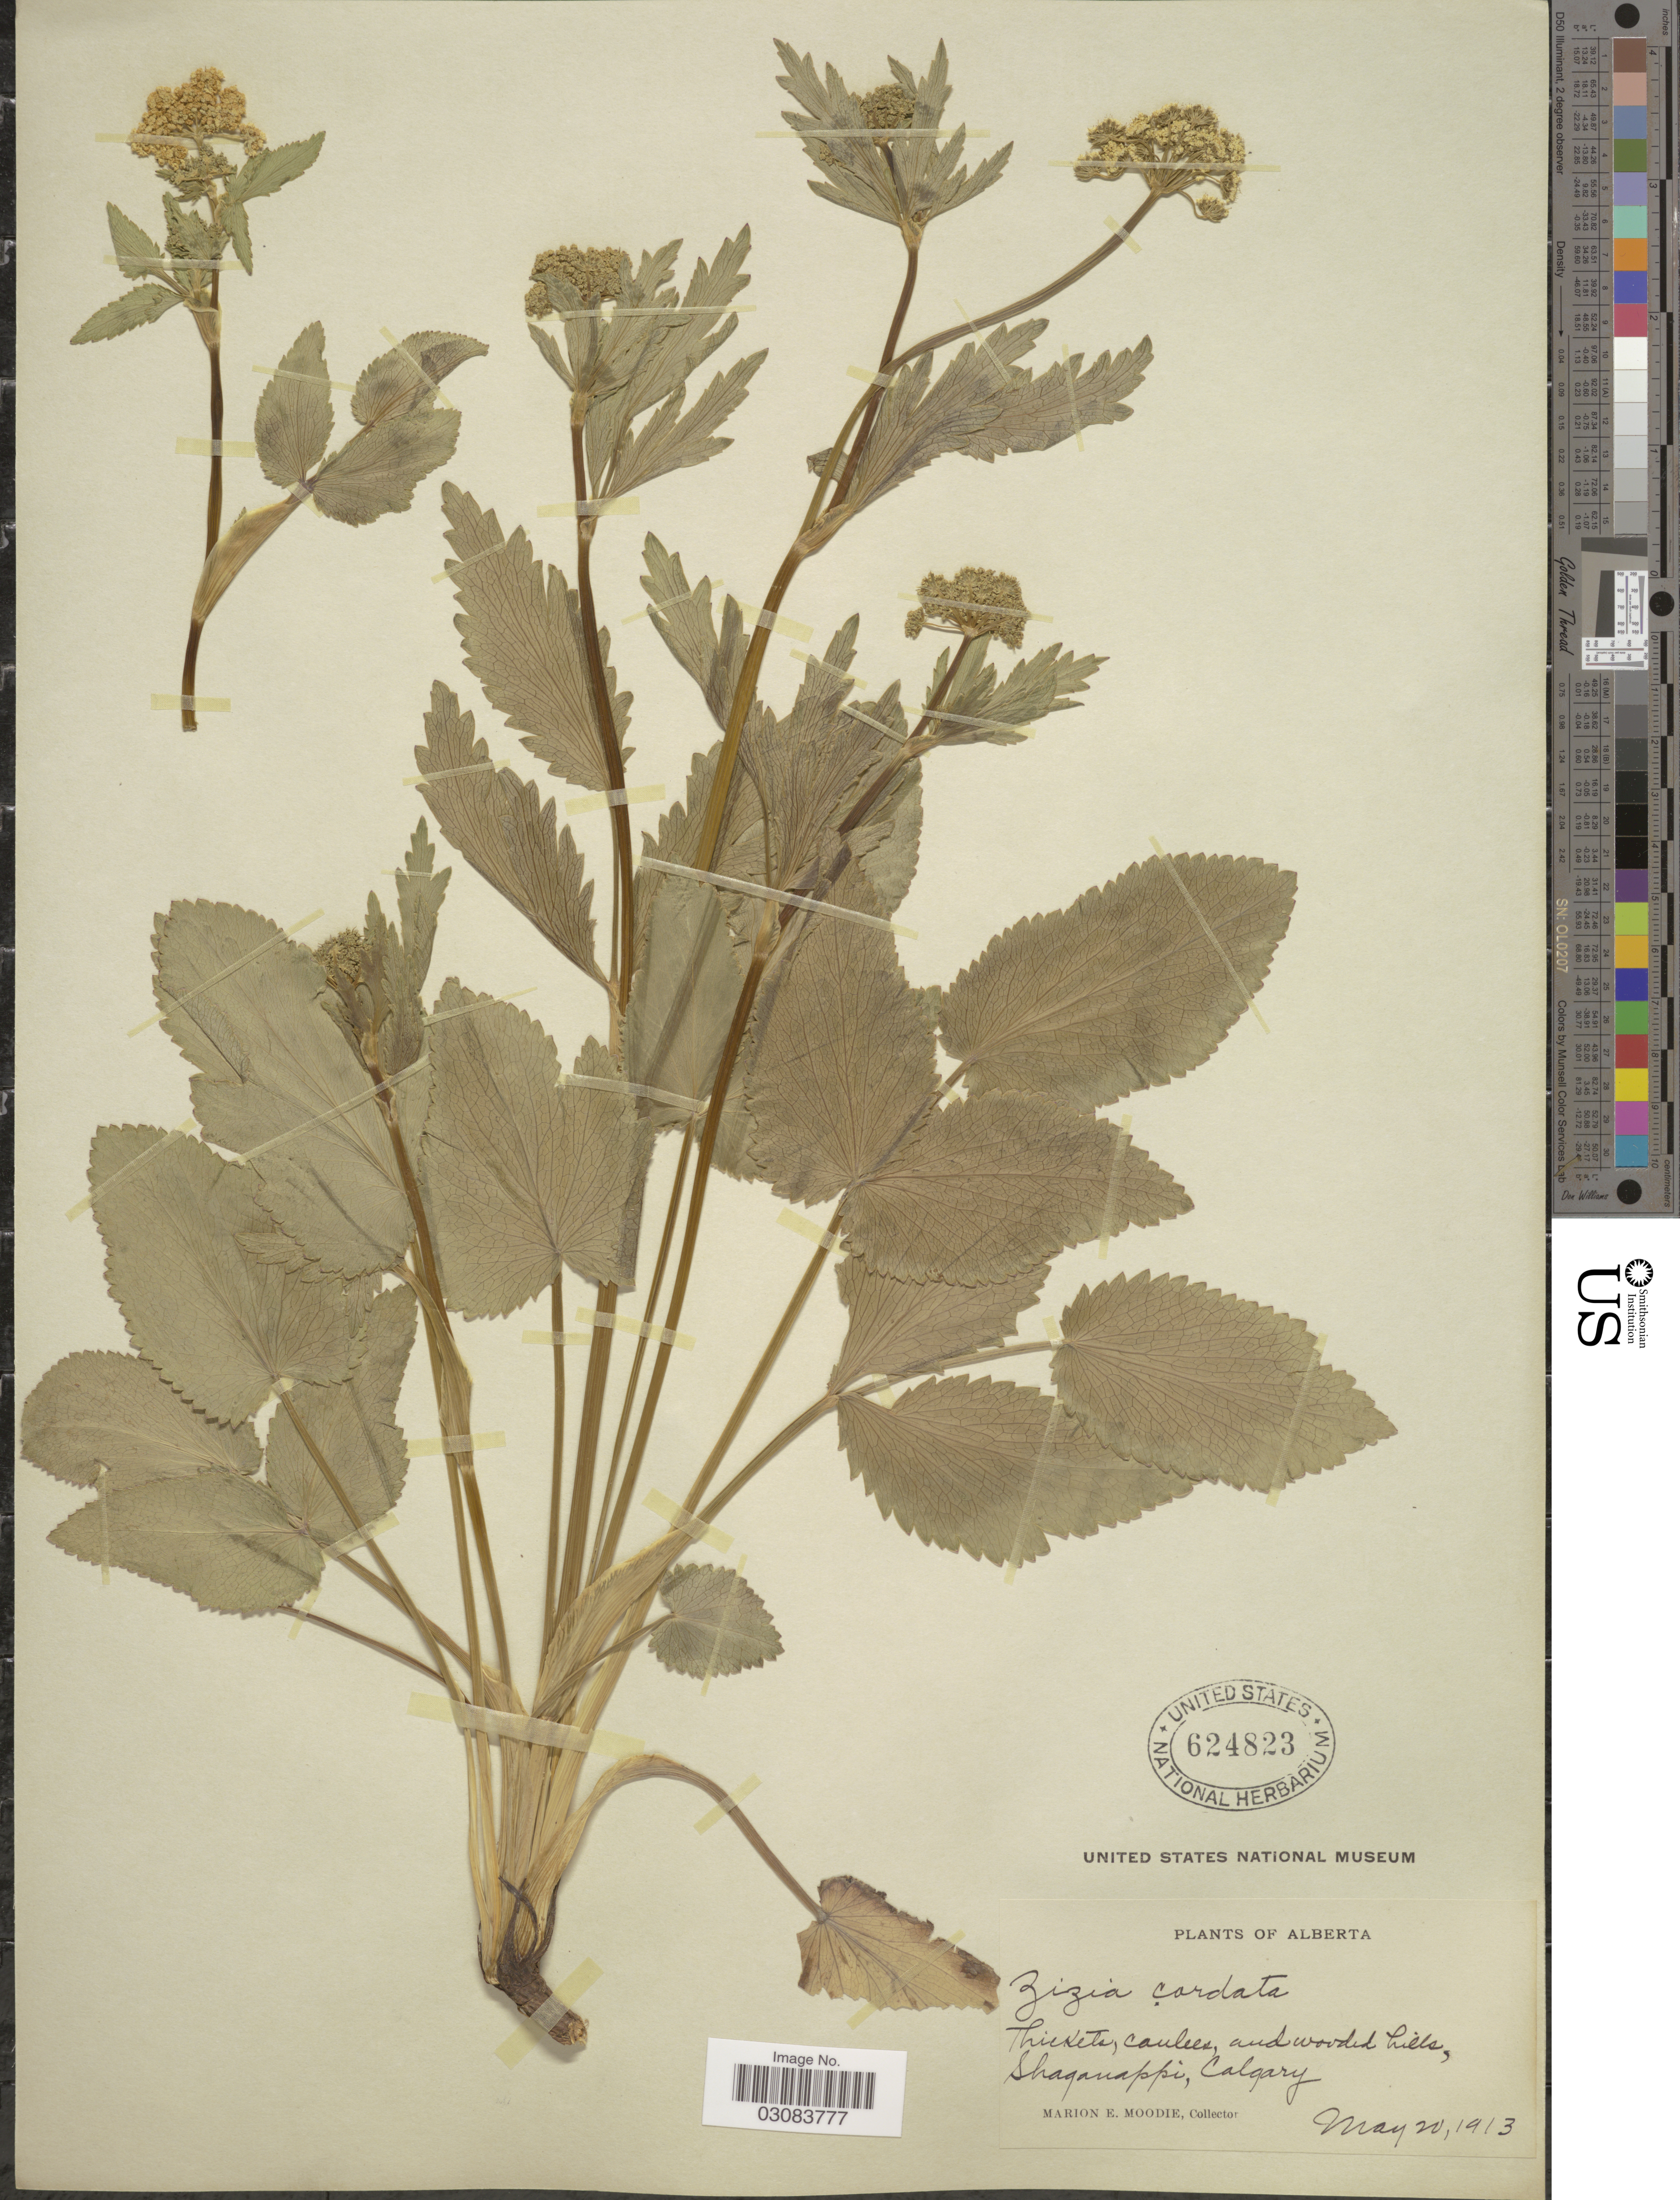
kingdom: Plantae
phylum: Tracheophyta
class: Magnoliopsida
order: Apiales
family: Apiaceae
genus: Zizia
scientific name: Zizia aptera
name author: (A. Gray) Fernald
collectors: M. E. Moodie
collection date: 1913-05-20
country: Canada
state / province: Alberta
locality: Thickets, caulees, and wooded hills, Shaqauappi, Calgary.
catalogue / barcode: US 624823